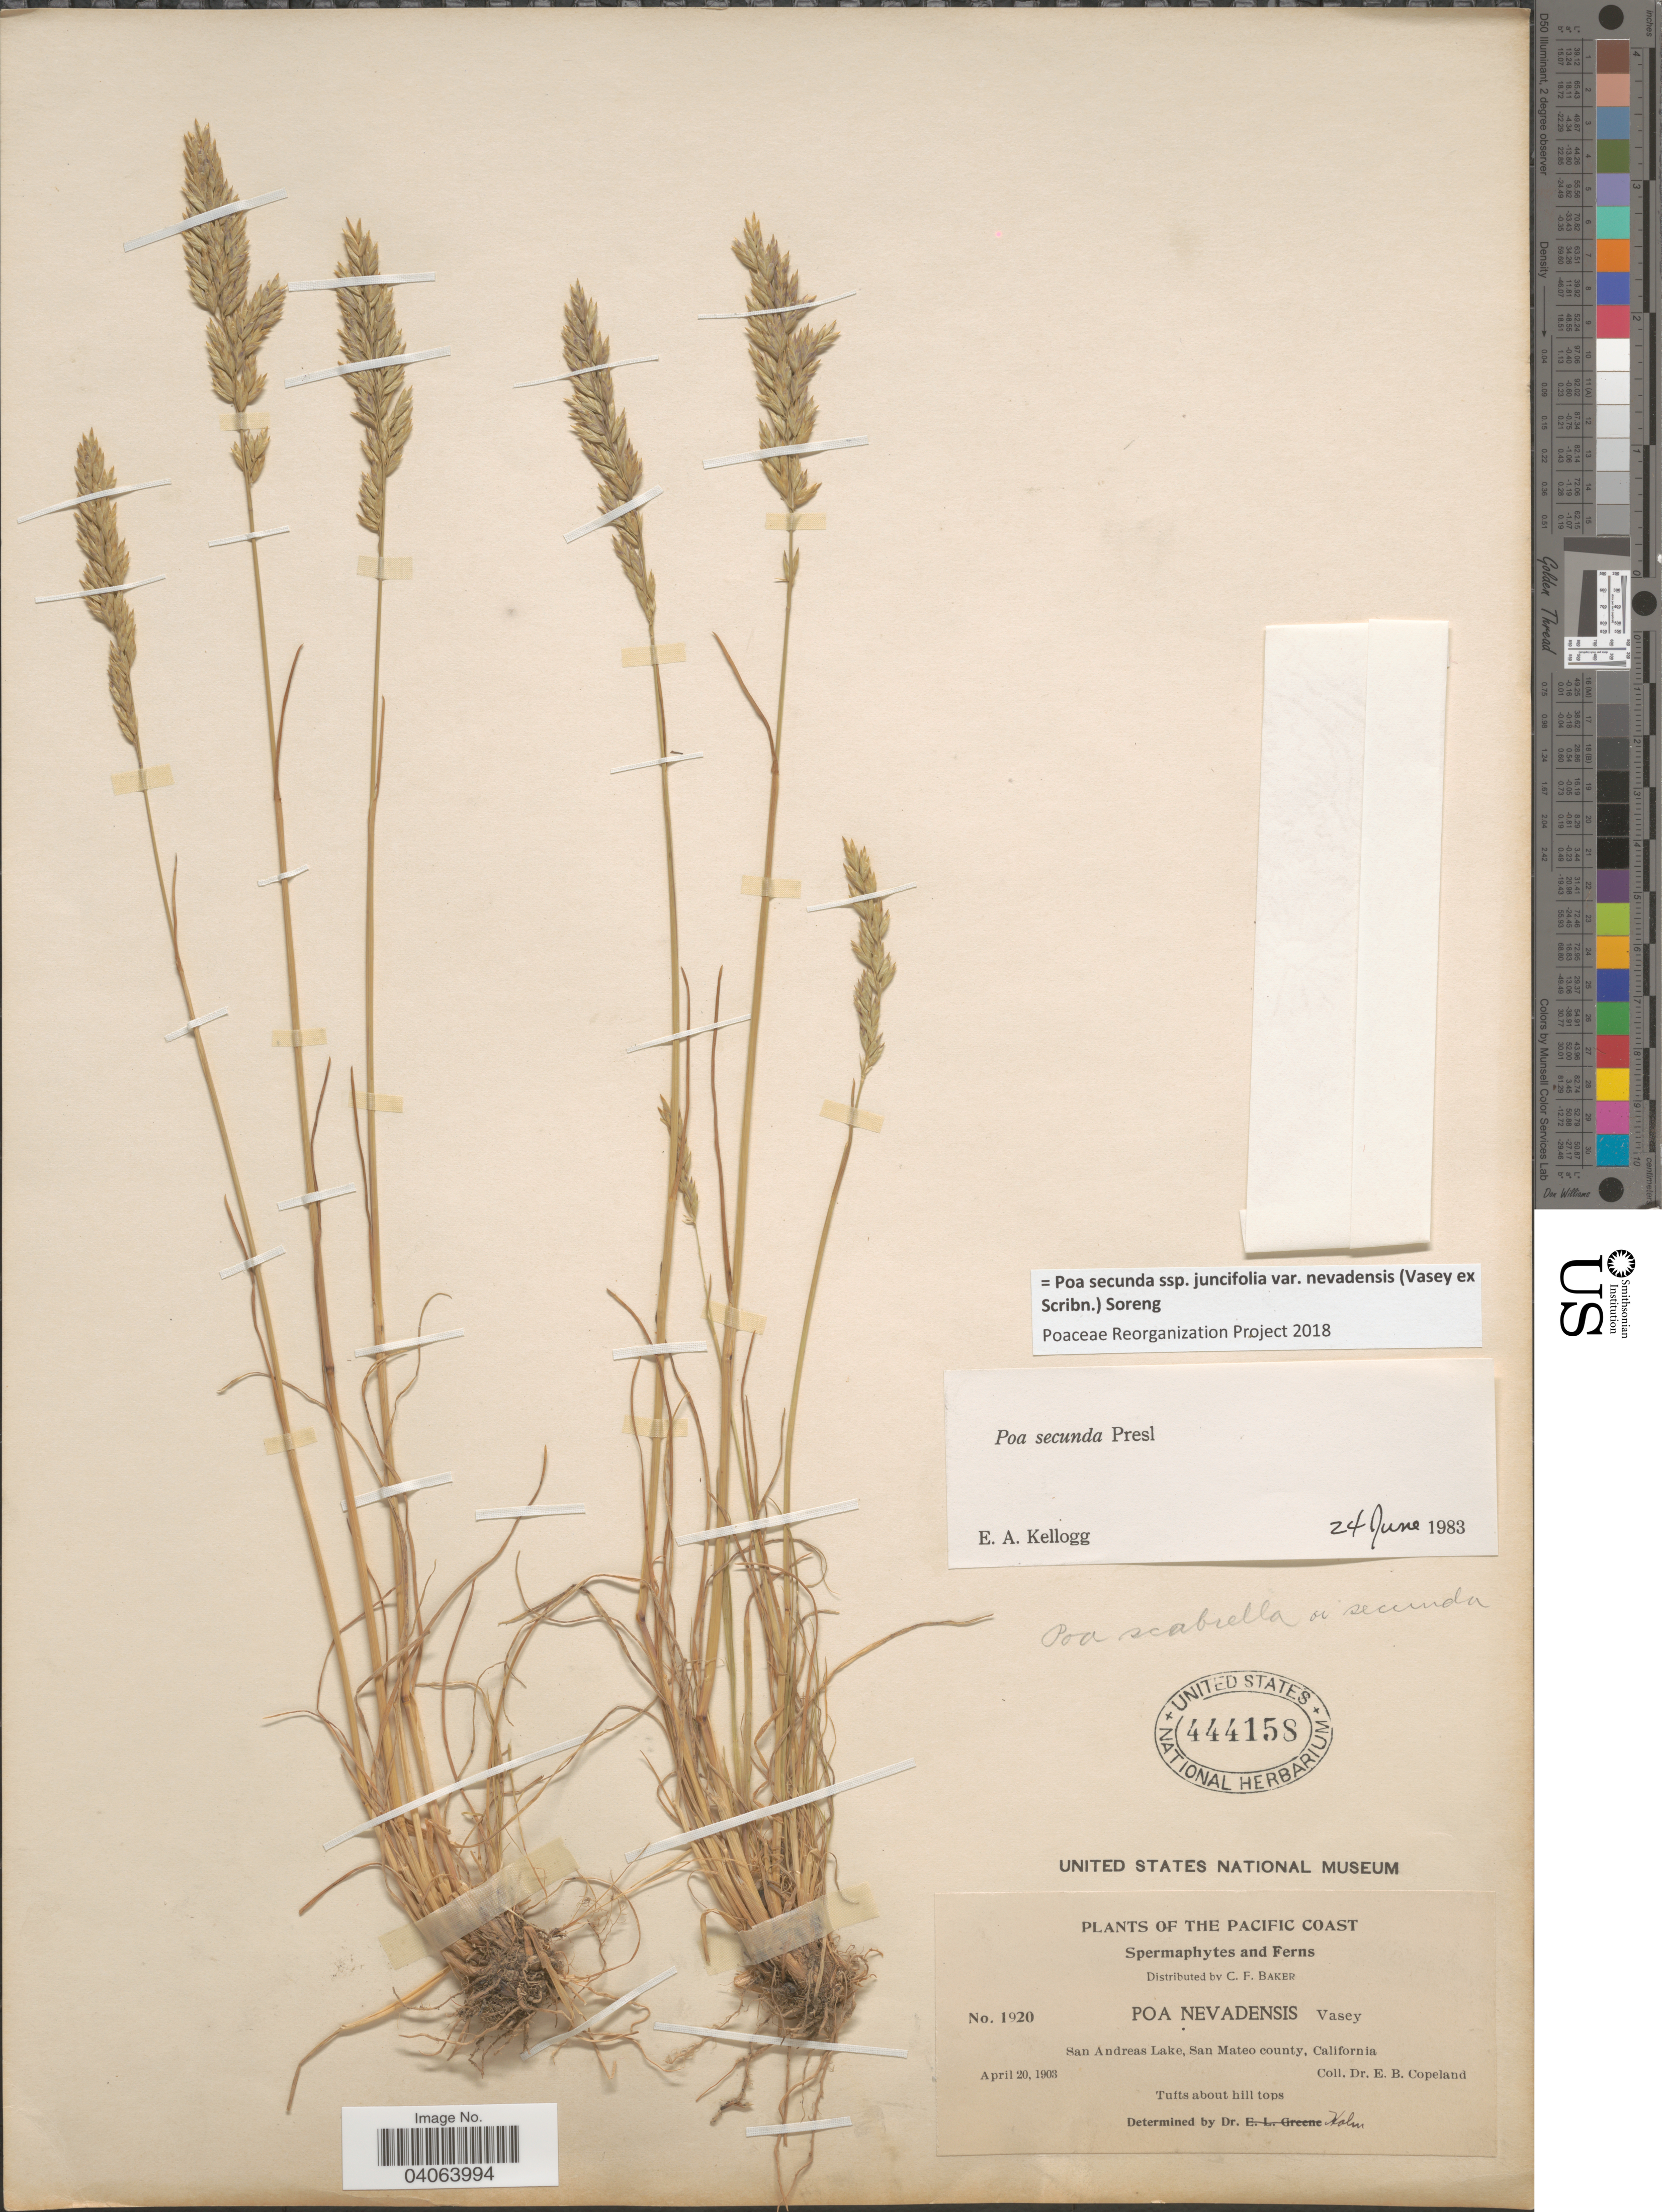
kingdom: Plantae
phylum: Tracheophyta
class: Liliopsida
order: Poales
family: Poaceae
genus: Poa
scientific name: Poa secunda subsp. juncifolia var. nevadensis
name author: (Vasey ex Scribn.) Soreng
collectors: E. B. Copeland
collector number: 1920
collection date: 1903-04-20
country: United States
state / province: California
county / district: San Mateo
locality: The Pacific Coast. San Andreas Lake, San Mateo county.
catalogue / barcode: US 444158